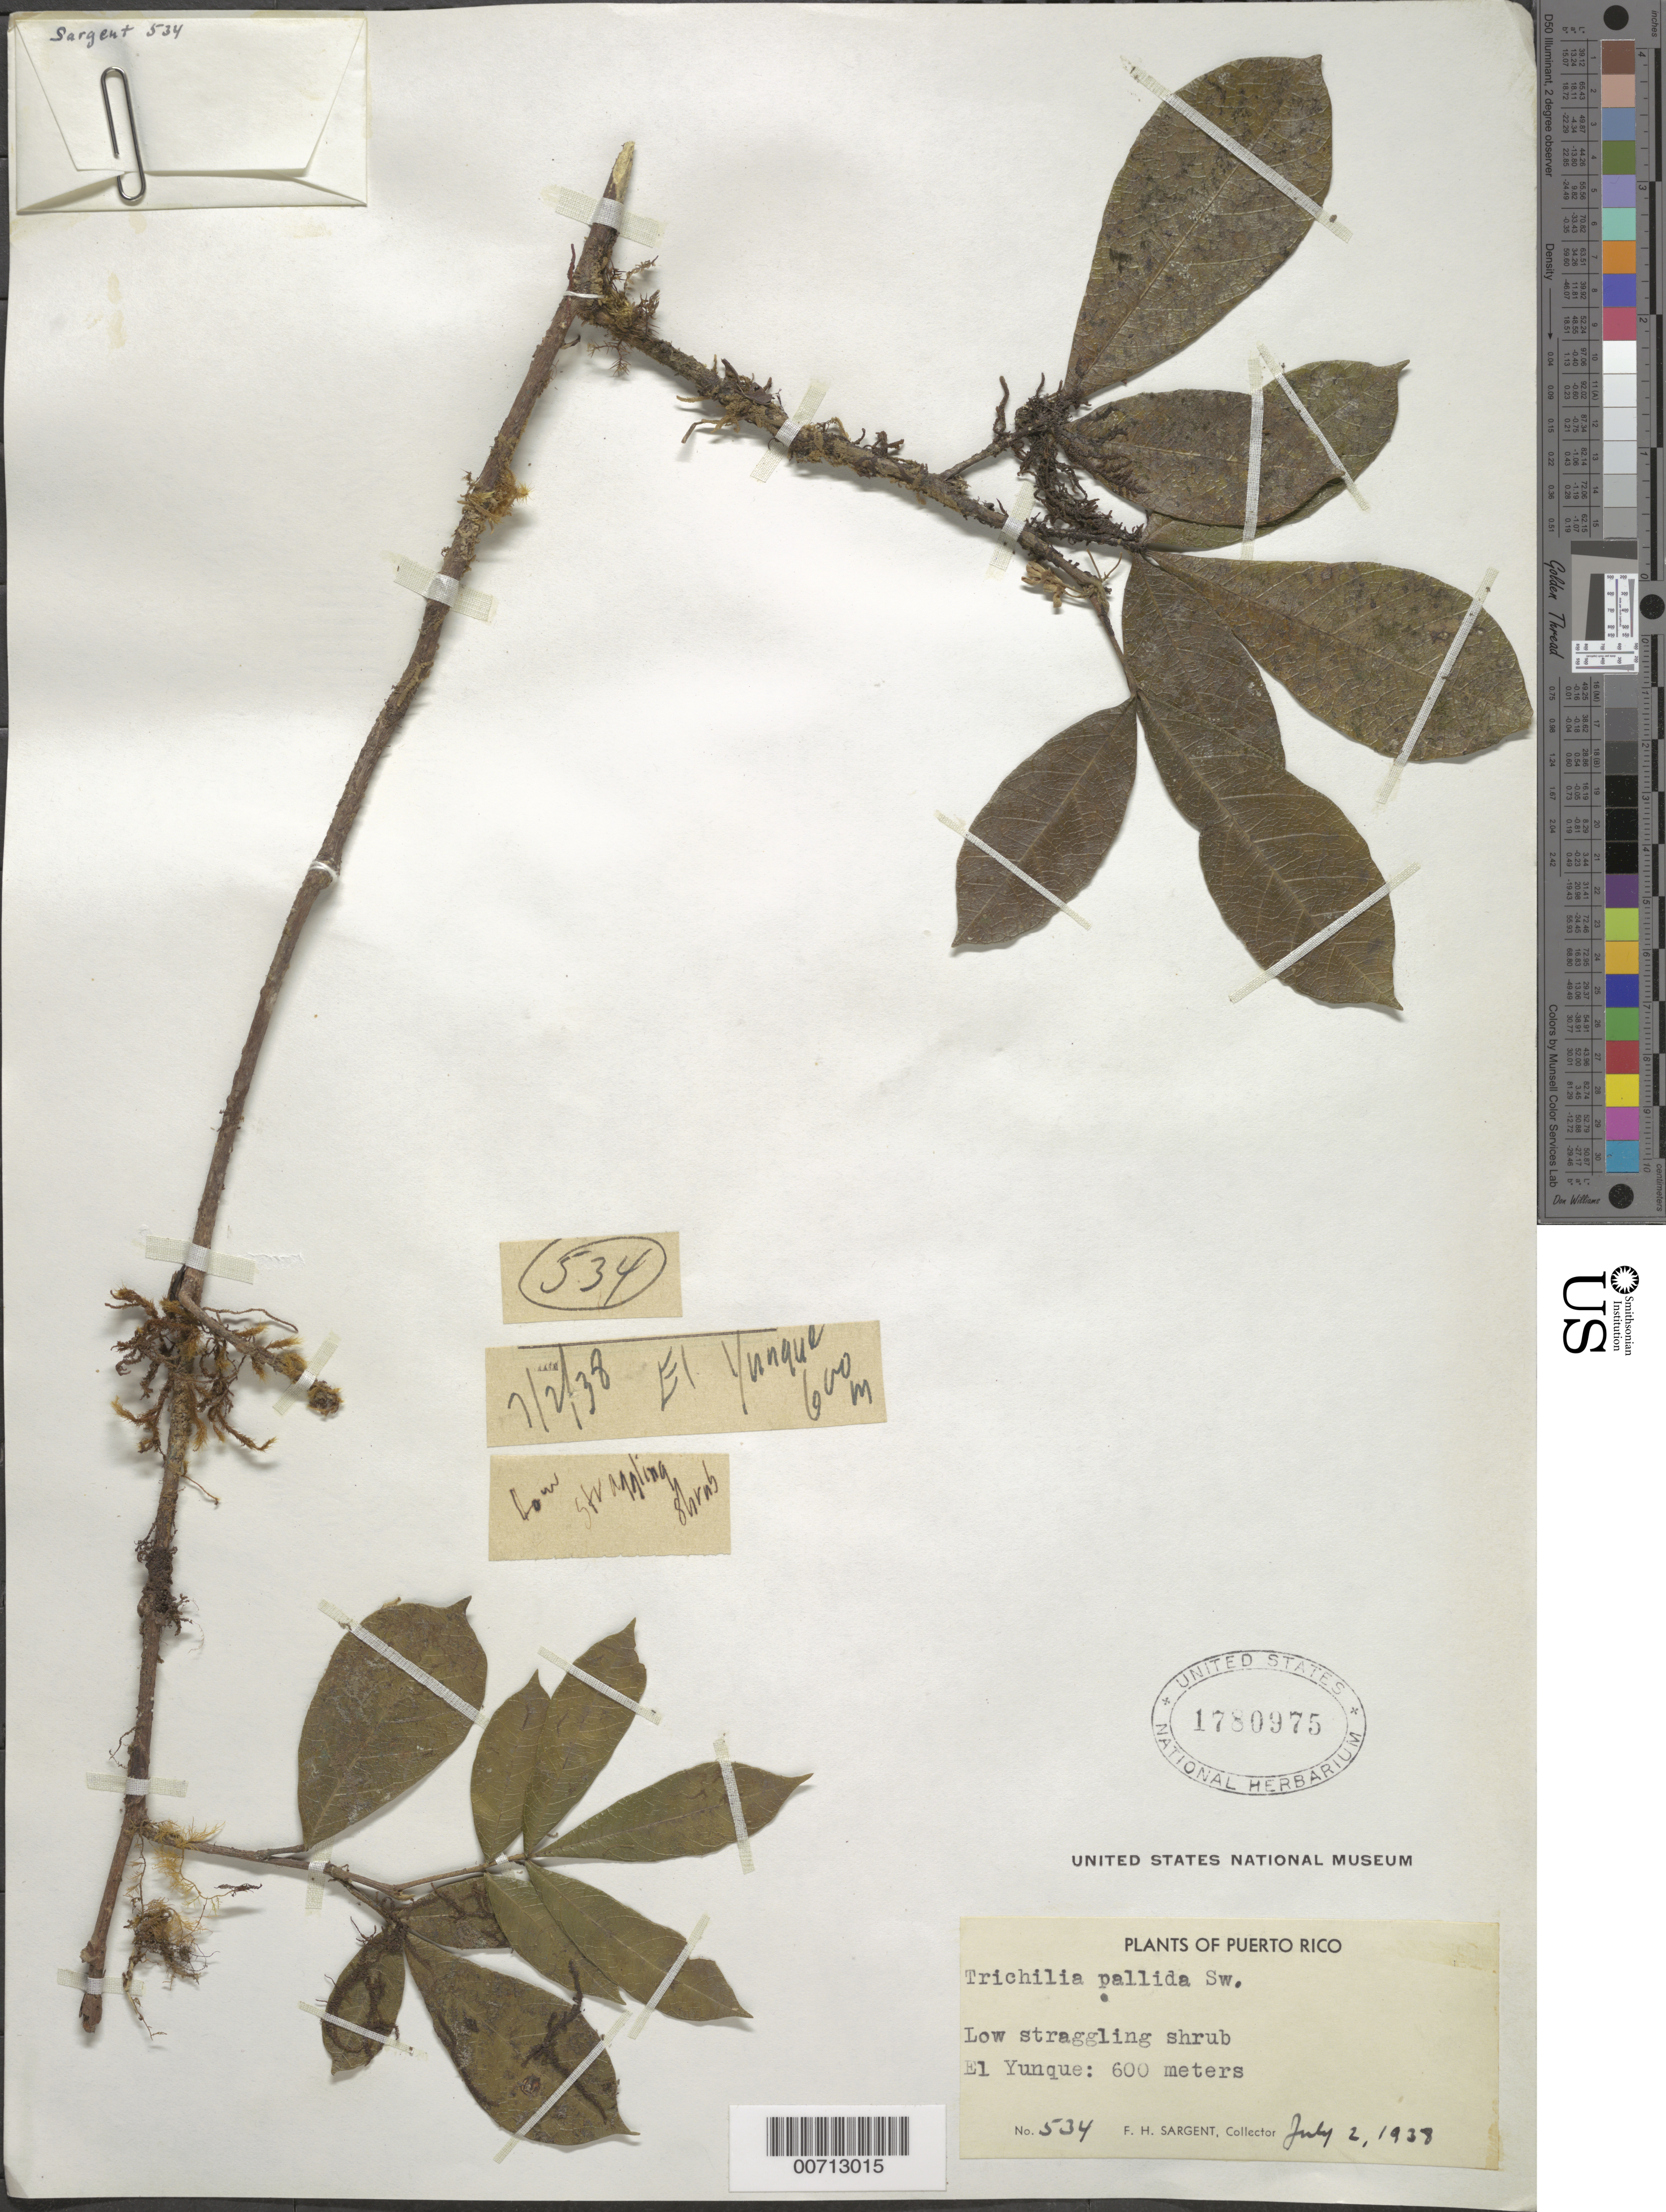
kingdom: Plantae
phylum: Tracheophyta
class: Magnoliopsida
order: Sapindales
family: Meliaceae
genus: Trichilia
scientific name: Trichilia pallida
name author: Sw.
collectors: F. H. Sargent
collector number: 534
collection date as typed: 02 Jul 1938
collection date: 1938-07-02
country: Puerto Rico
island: Greater Antilles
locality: El Yunque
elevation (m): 600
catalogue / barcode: US 1780975